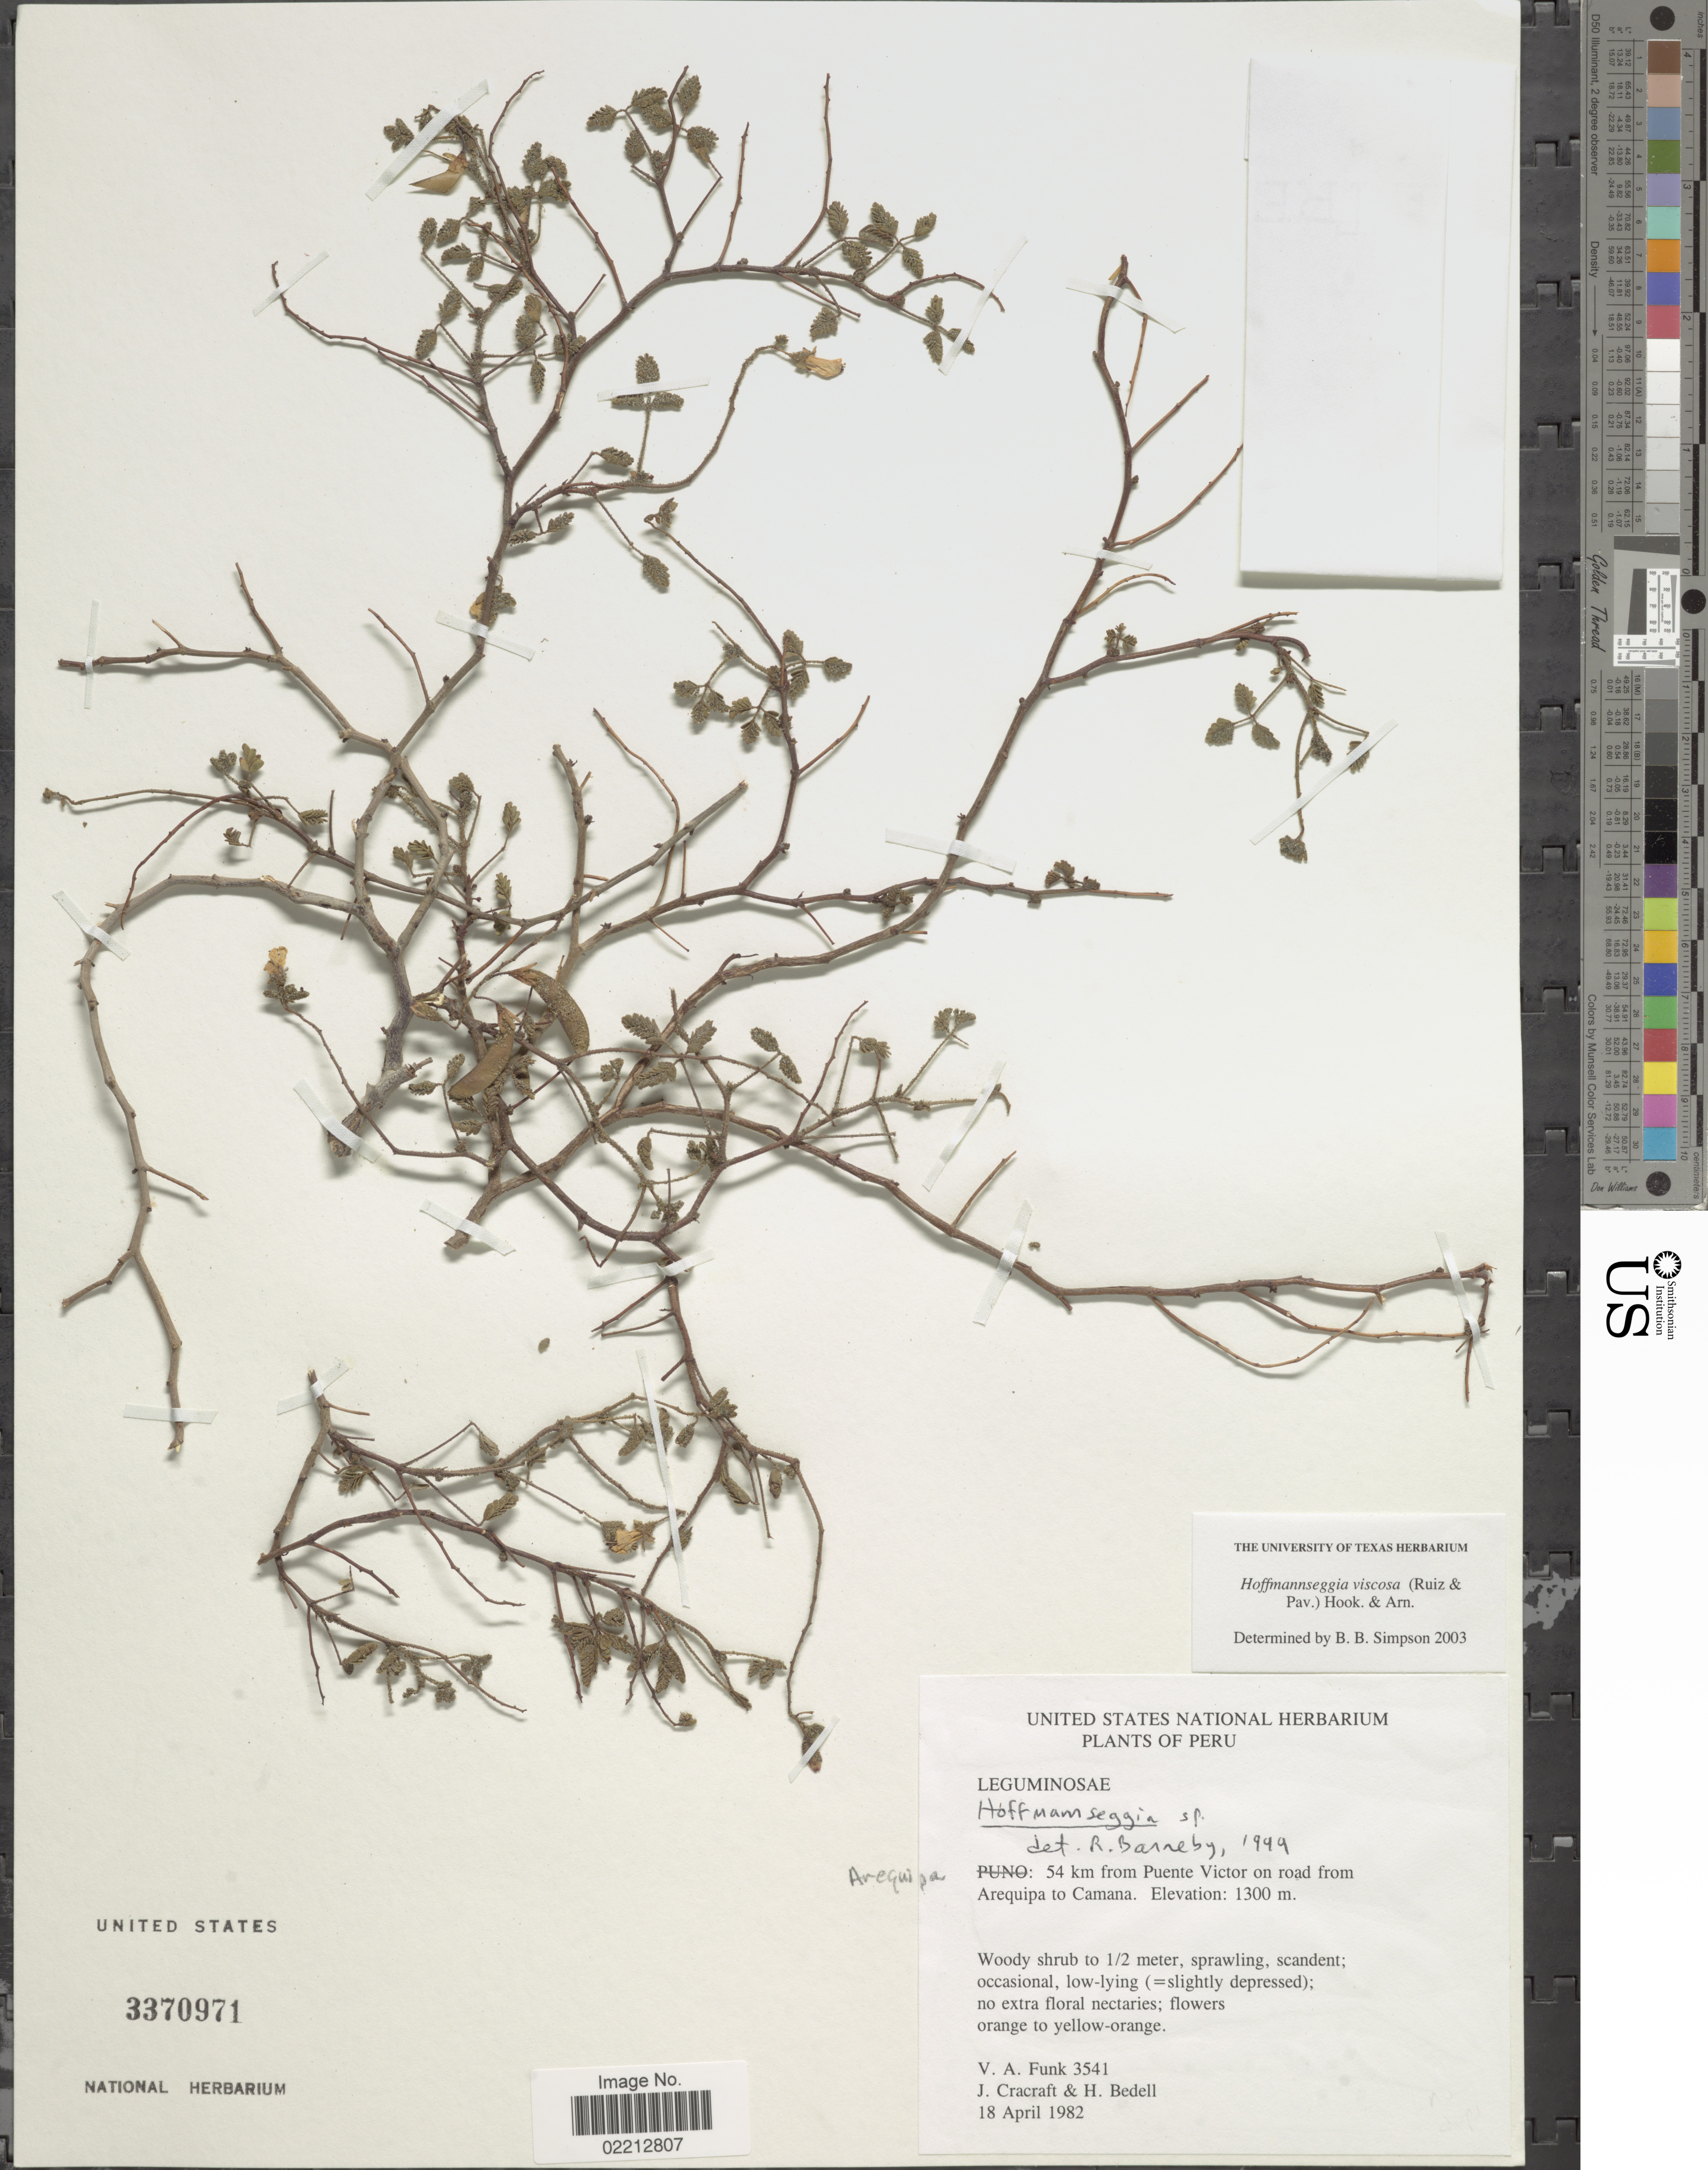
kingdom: Plantae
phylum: Tracheophyta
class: Magnoliopsida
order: Fabales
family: Fabaceae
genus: Hoffmannseggia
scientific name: Hoffmannseggia viscosa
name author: Hook. & Arn.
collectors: V. Funk, J. L. Cracraft & H. Bedell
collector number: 3541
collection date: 1982-04-18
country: Peru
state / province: Arequipa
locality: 54 km from Puente Victor on road from Arequipa to Camana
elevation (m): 1300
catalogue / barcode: US 3370971